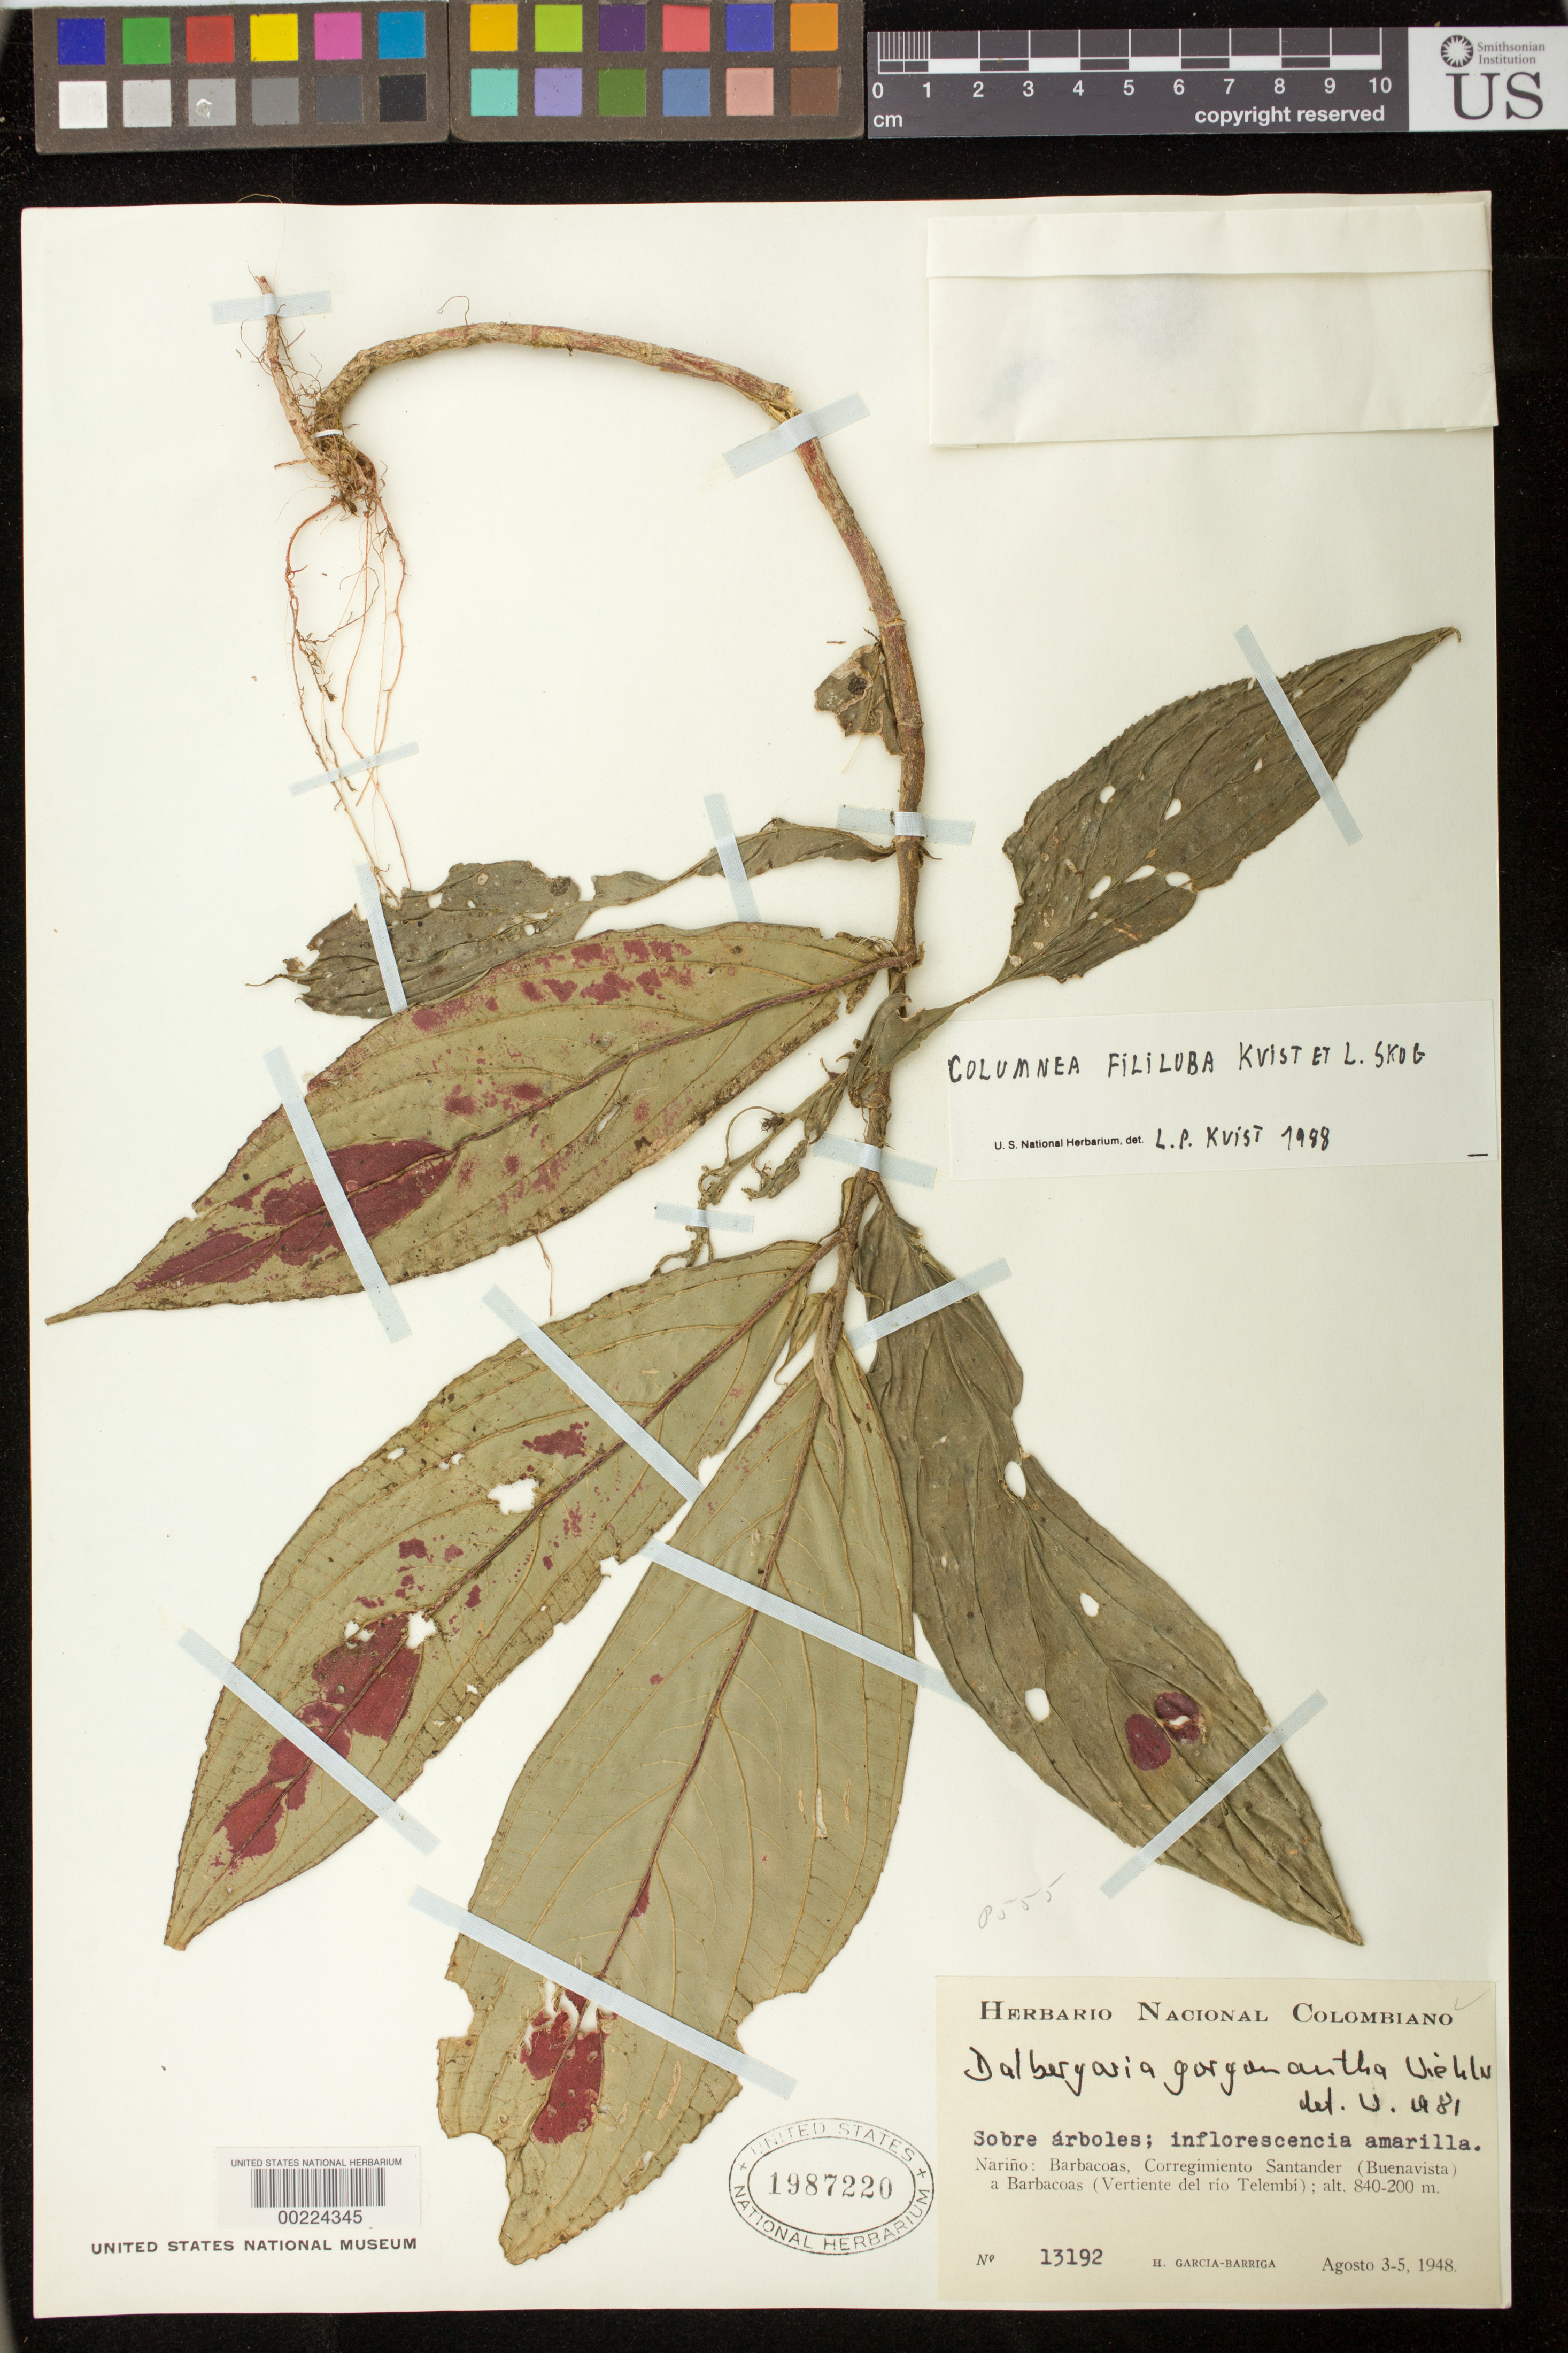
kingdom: Plantae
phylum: Tracheophyta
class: Magnoliopsida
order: Lamiales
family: Gesneriaceae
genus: Columnea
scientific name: Columnea filifera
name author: (Wiehler) L.E. Skog & L.P. Kvist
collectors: H. García Barriga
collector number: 13192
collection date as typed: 3-5 Aug 1948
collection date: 1948-08-03/1948-08-05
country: Colombia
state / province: Nariño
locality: Barbacoas, corregimiento Santander (Buenavista) to Barbacoas (slope of Rio Telembi)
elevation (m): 200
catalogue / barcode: US 1987220